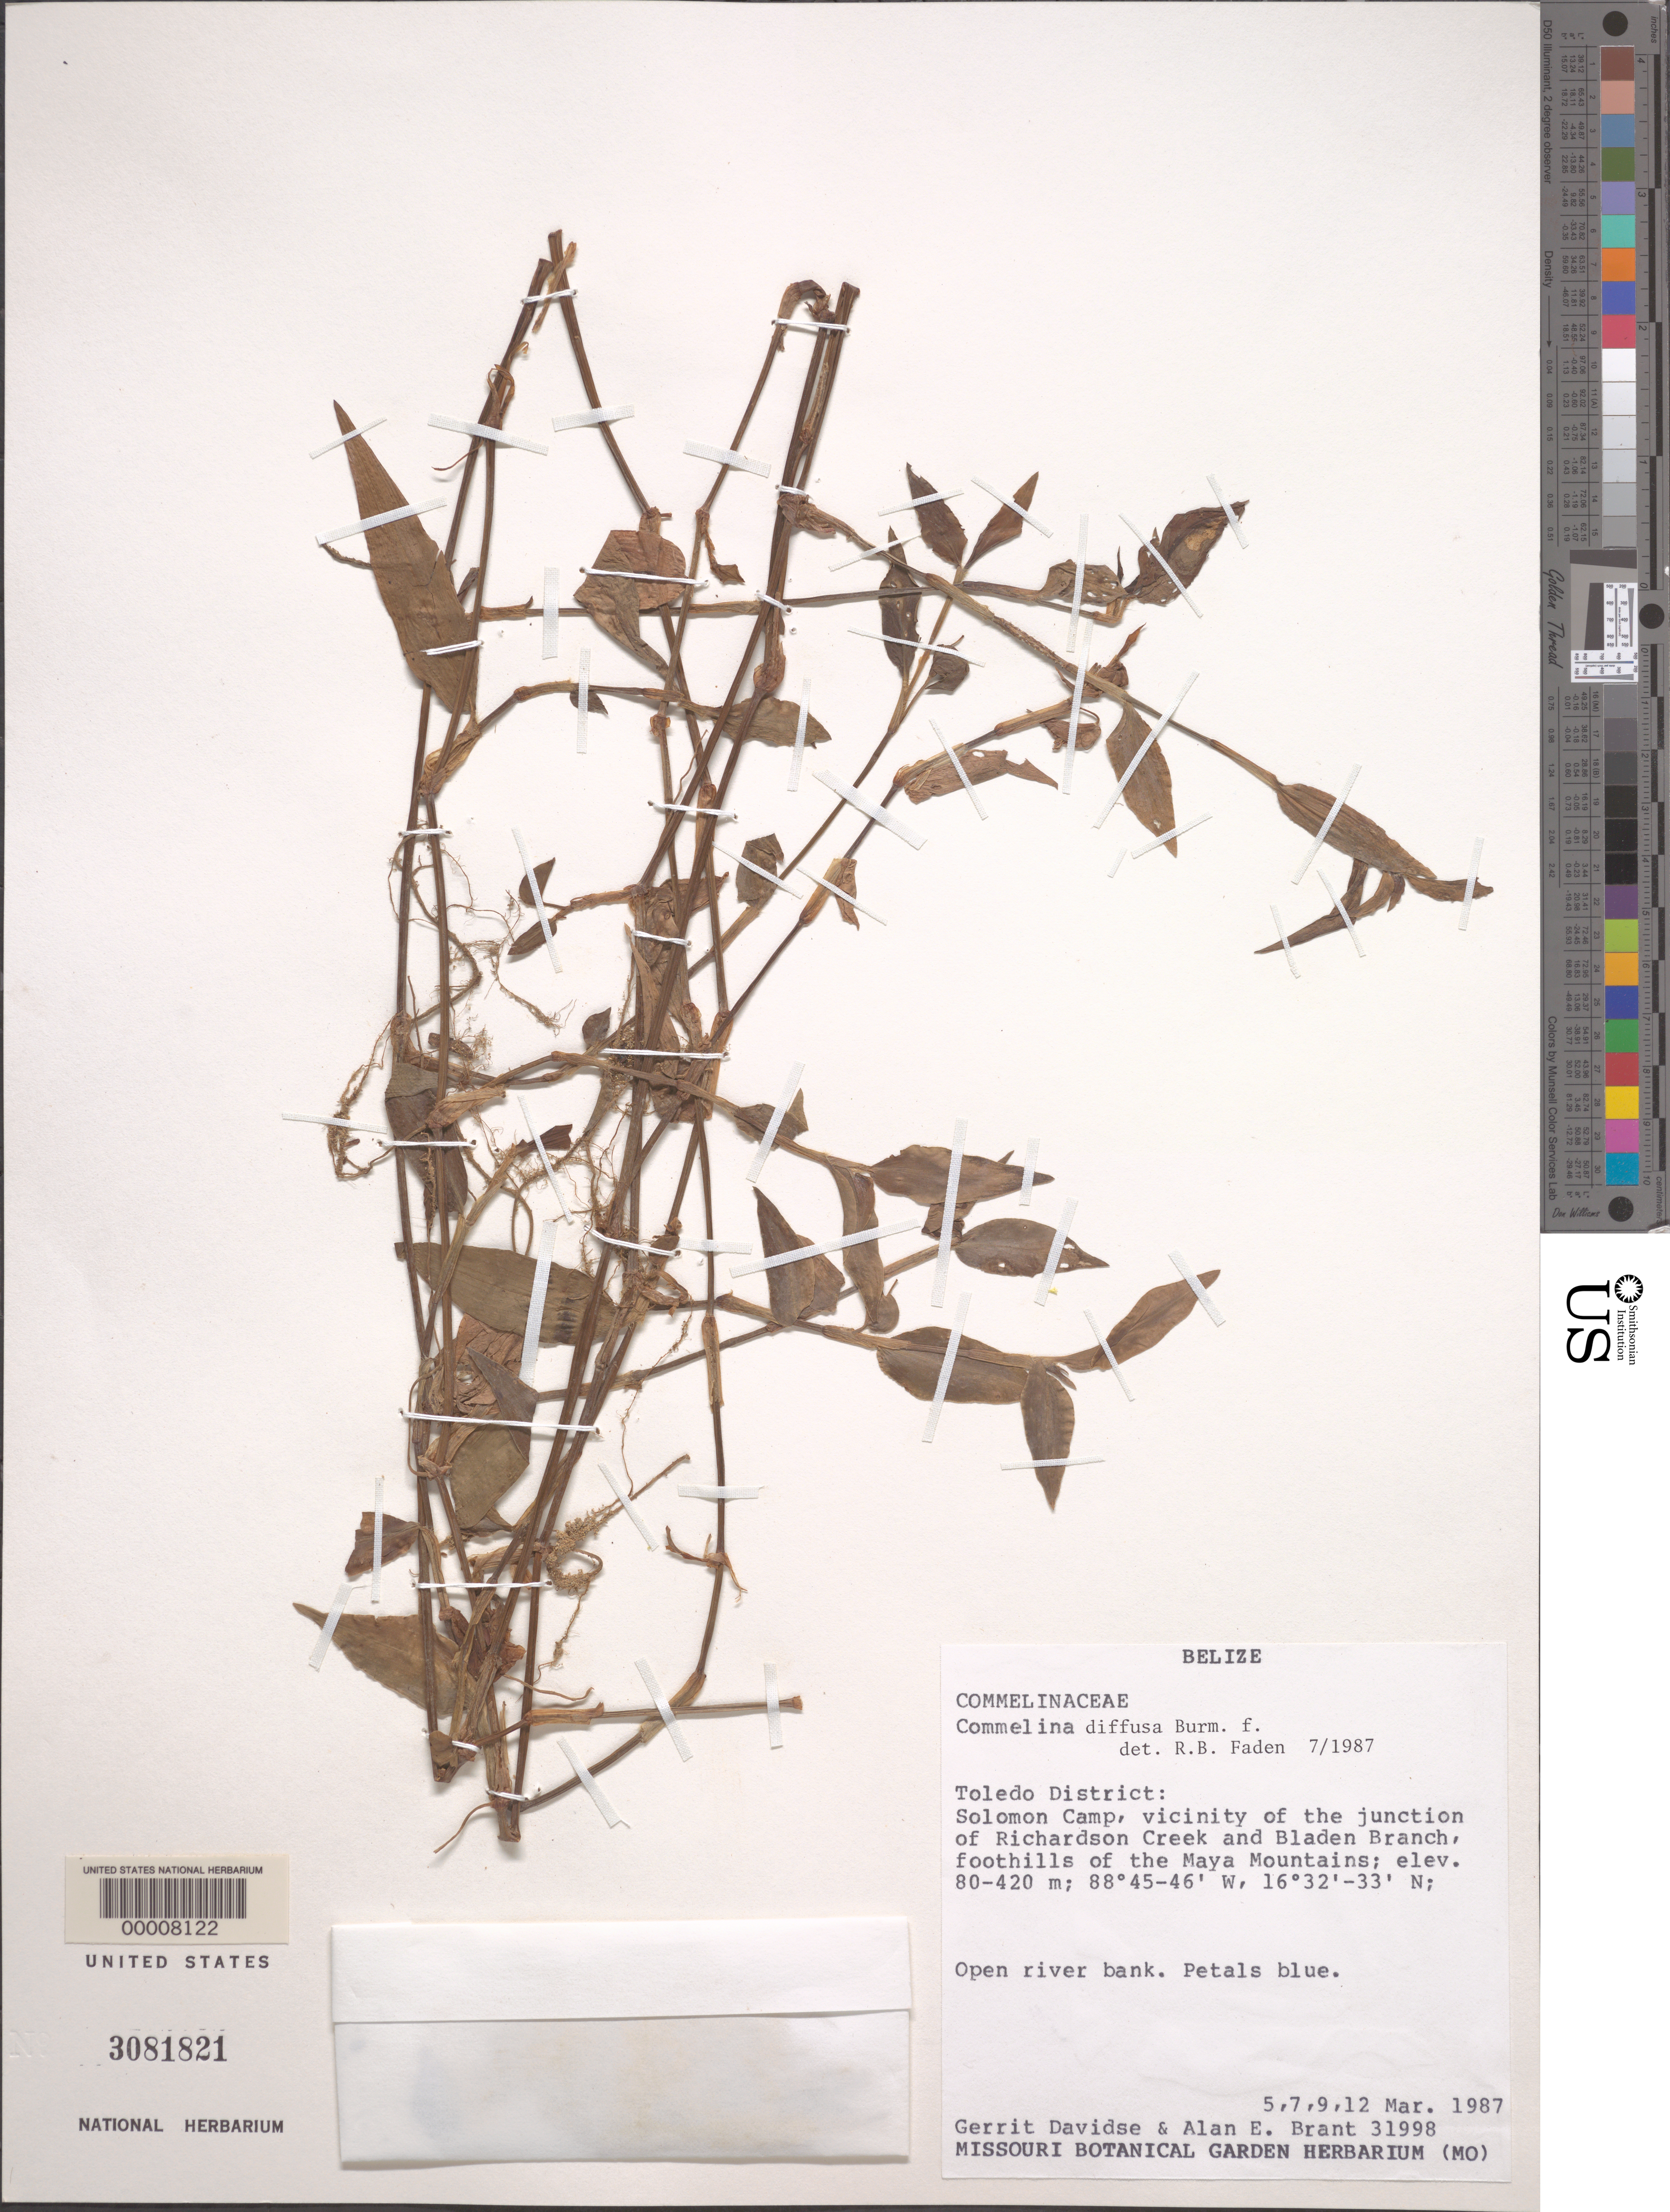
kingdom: Plantae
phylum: Tracheophyta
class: Liliopsida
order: Commelinales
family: Commelinaceae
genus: Commelina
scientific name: Commelina diffusa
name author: Burm. f.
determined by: Faden, Robert B., (US), Smithsonian Institution - National Museum of Natural History (UNITED STATES)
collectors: G. Davidse & A. Brant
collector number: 31998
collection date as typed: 05 Mar 1987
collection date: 1987-03-05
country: Belize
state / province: Toledo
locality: Solomon Camp, vicinity of junct. of Richardson Creek and Bladen Branch, foothills of Maya Mtns.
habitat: Open river bank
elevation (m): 80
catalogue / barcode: US 3081821